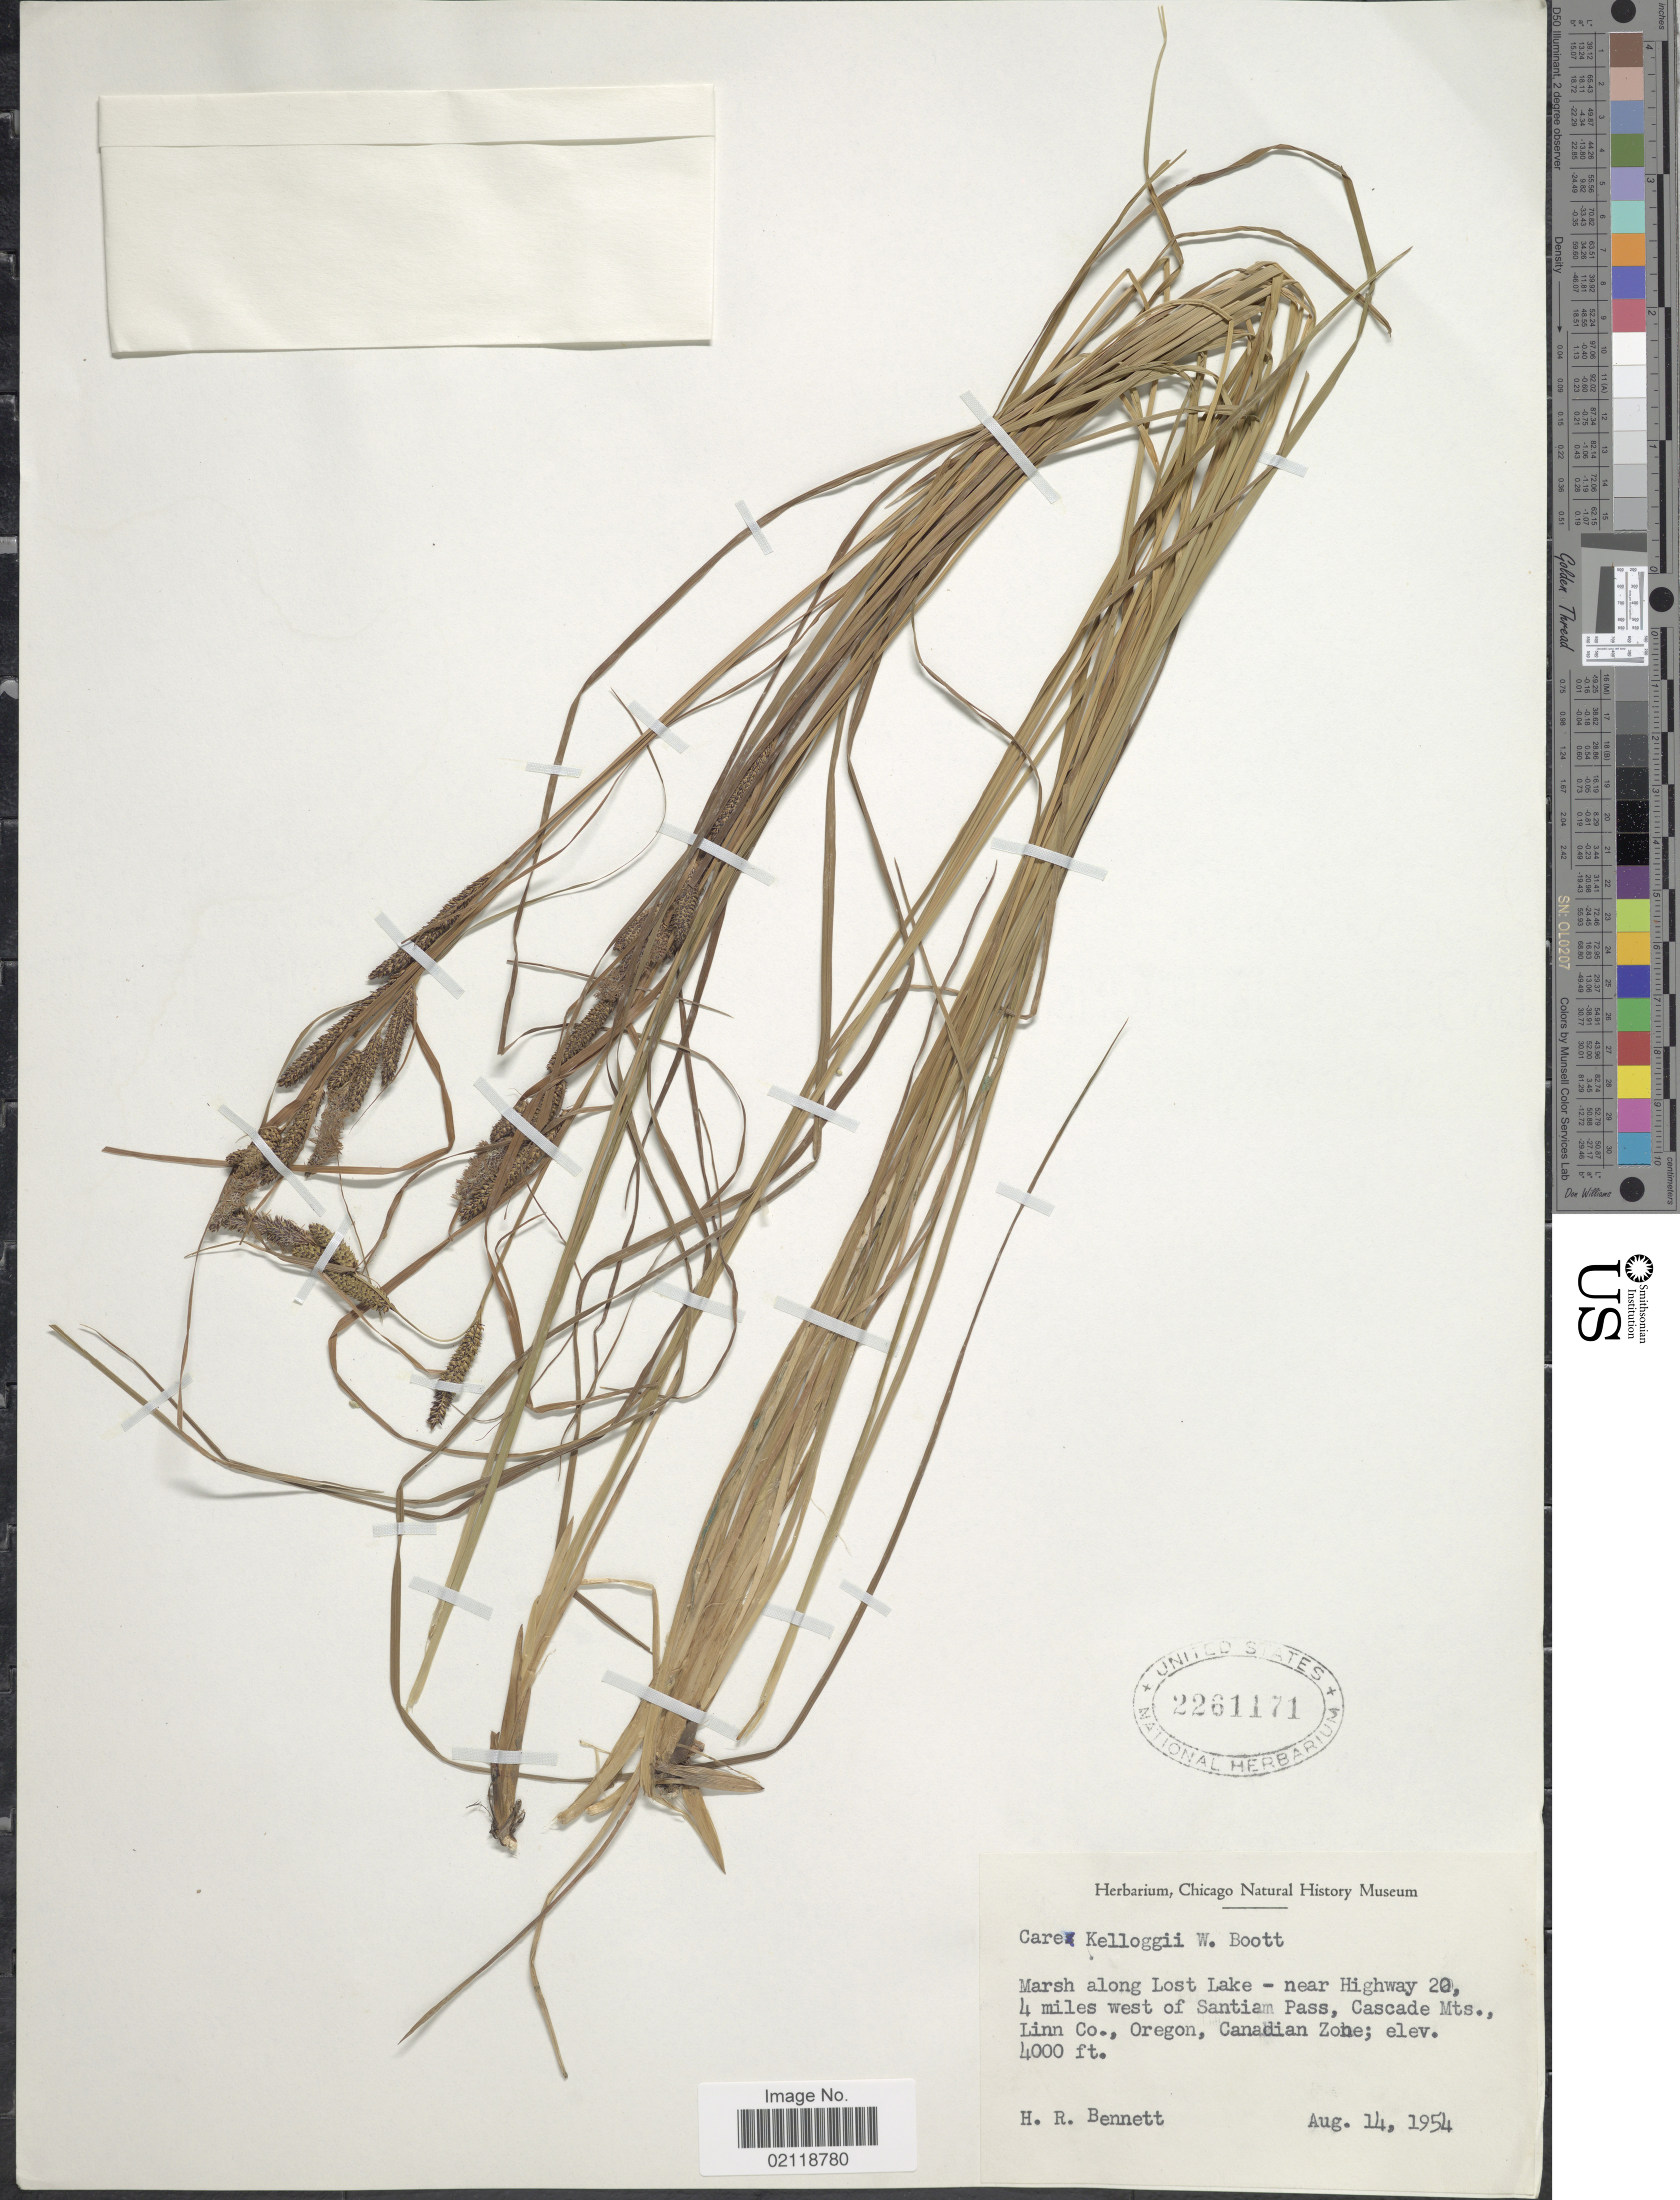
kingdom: Plantae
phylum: Tracheophyta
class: Liliopsida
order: Poales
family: Cyperaceae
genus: Carex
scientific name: Carex kelloggii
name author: W. Boott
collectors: H. R. Bennett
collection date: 1954-08-14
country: United States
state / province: Oregon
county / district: Linn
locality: Marsh along Lost Lake-near Highway 20, 4 miles west of Santiam Pass, Cascade Mts., Linn Co., Canadian Zone.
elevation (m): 1219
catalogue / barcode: US 2261171